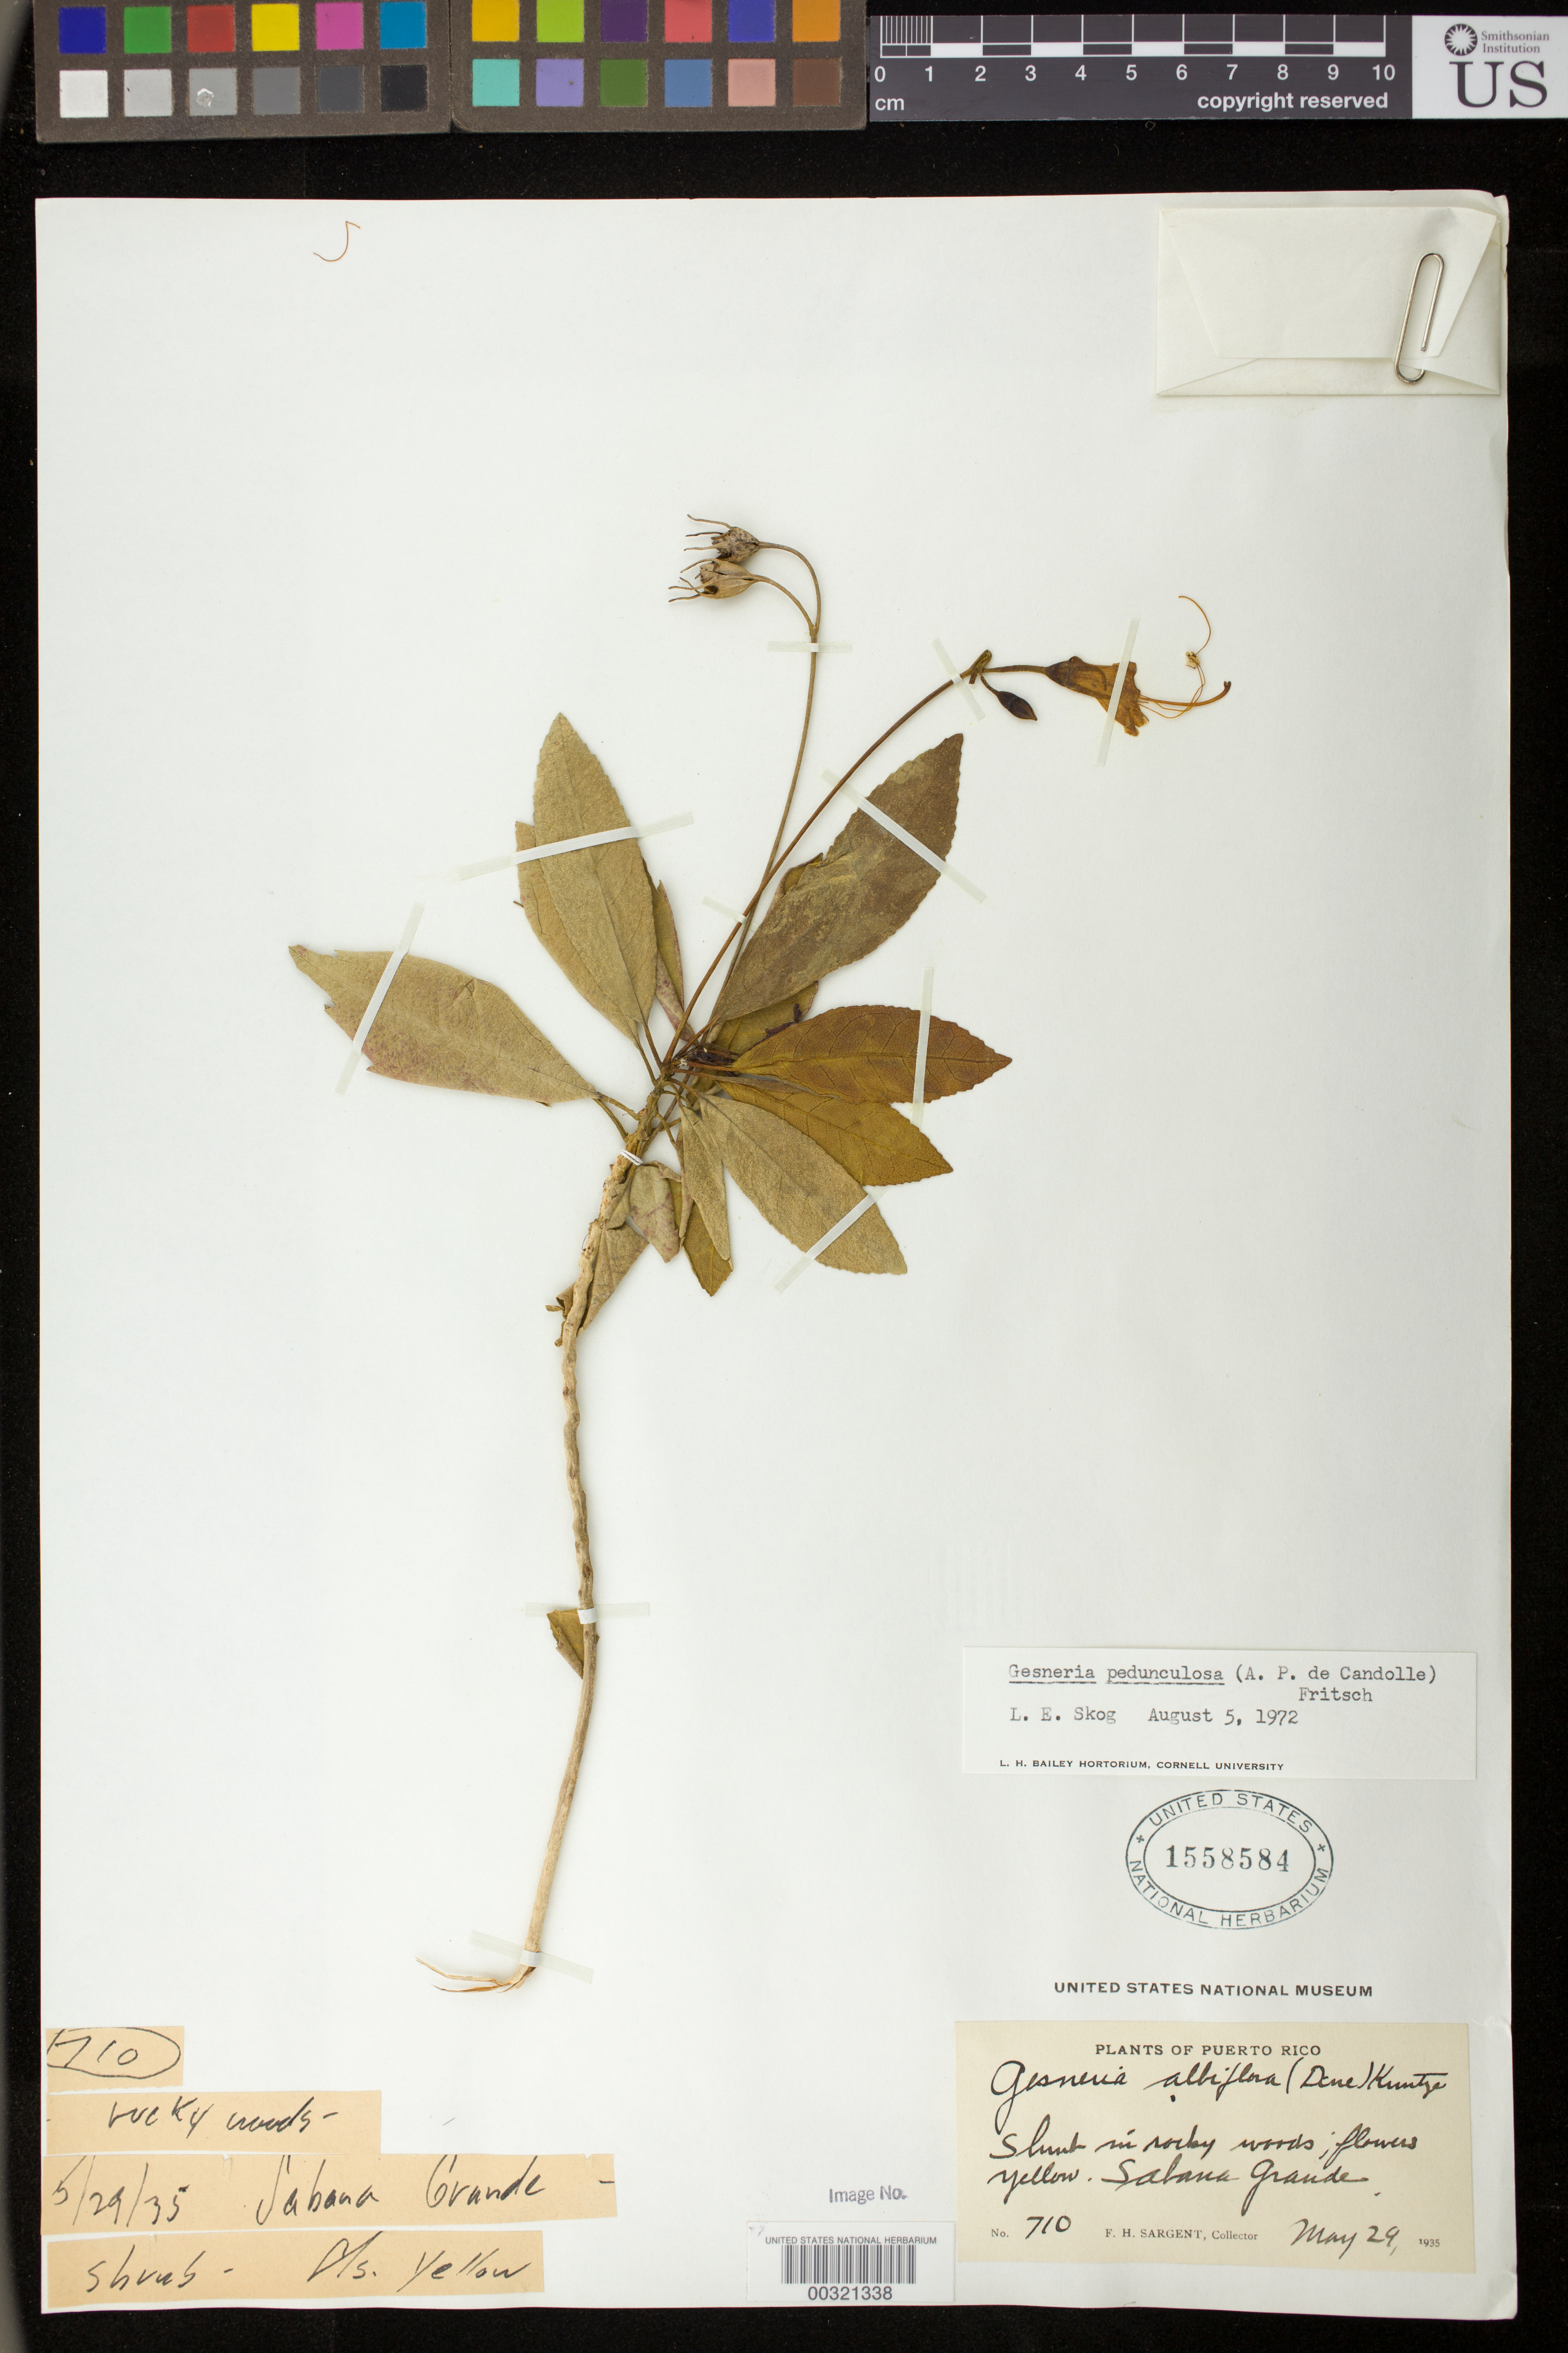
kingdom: Plantae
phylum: Tracheophyta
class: Magnoliopsida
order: Lamiales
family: Gesneriaceae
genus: Gesneria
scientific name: Gesneria pedunculosa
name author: (DC.) Fritsch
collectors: F. H. Sargent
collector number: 710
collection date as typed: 29 May 1935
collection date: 1935-05-29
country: Puerto Rico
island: Puerto Rico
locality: Sabana Grande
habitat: In rocky woods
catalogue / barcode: US 1558584